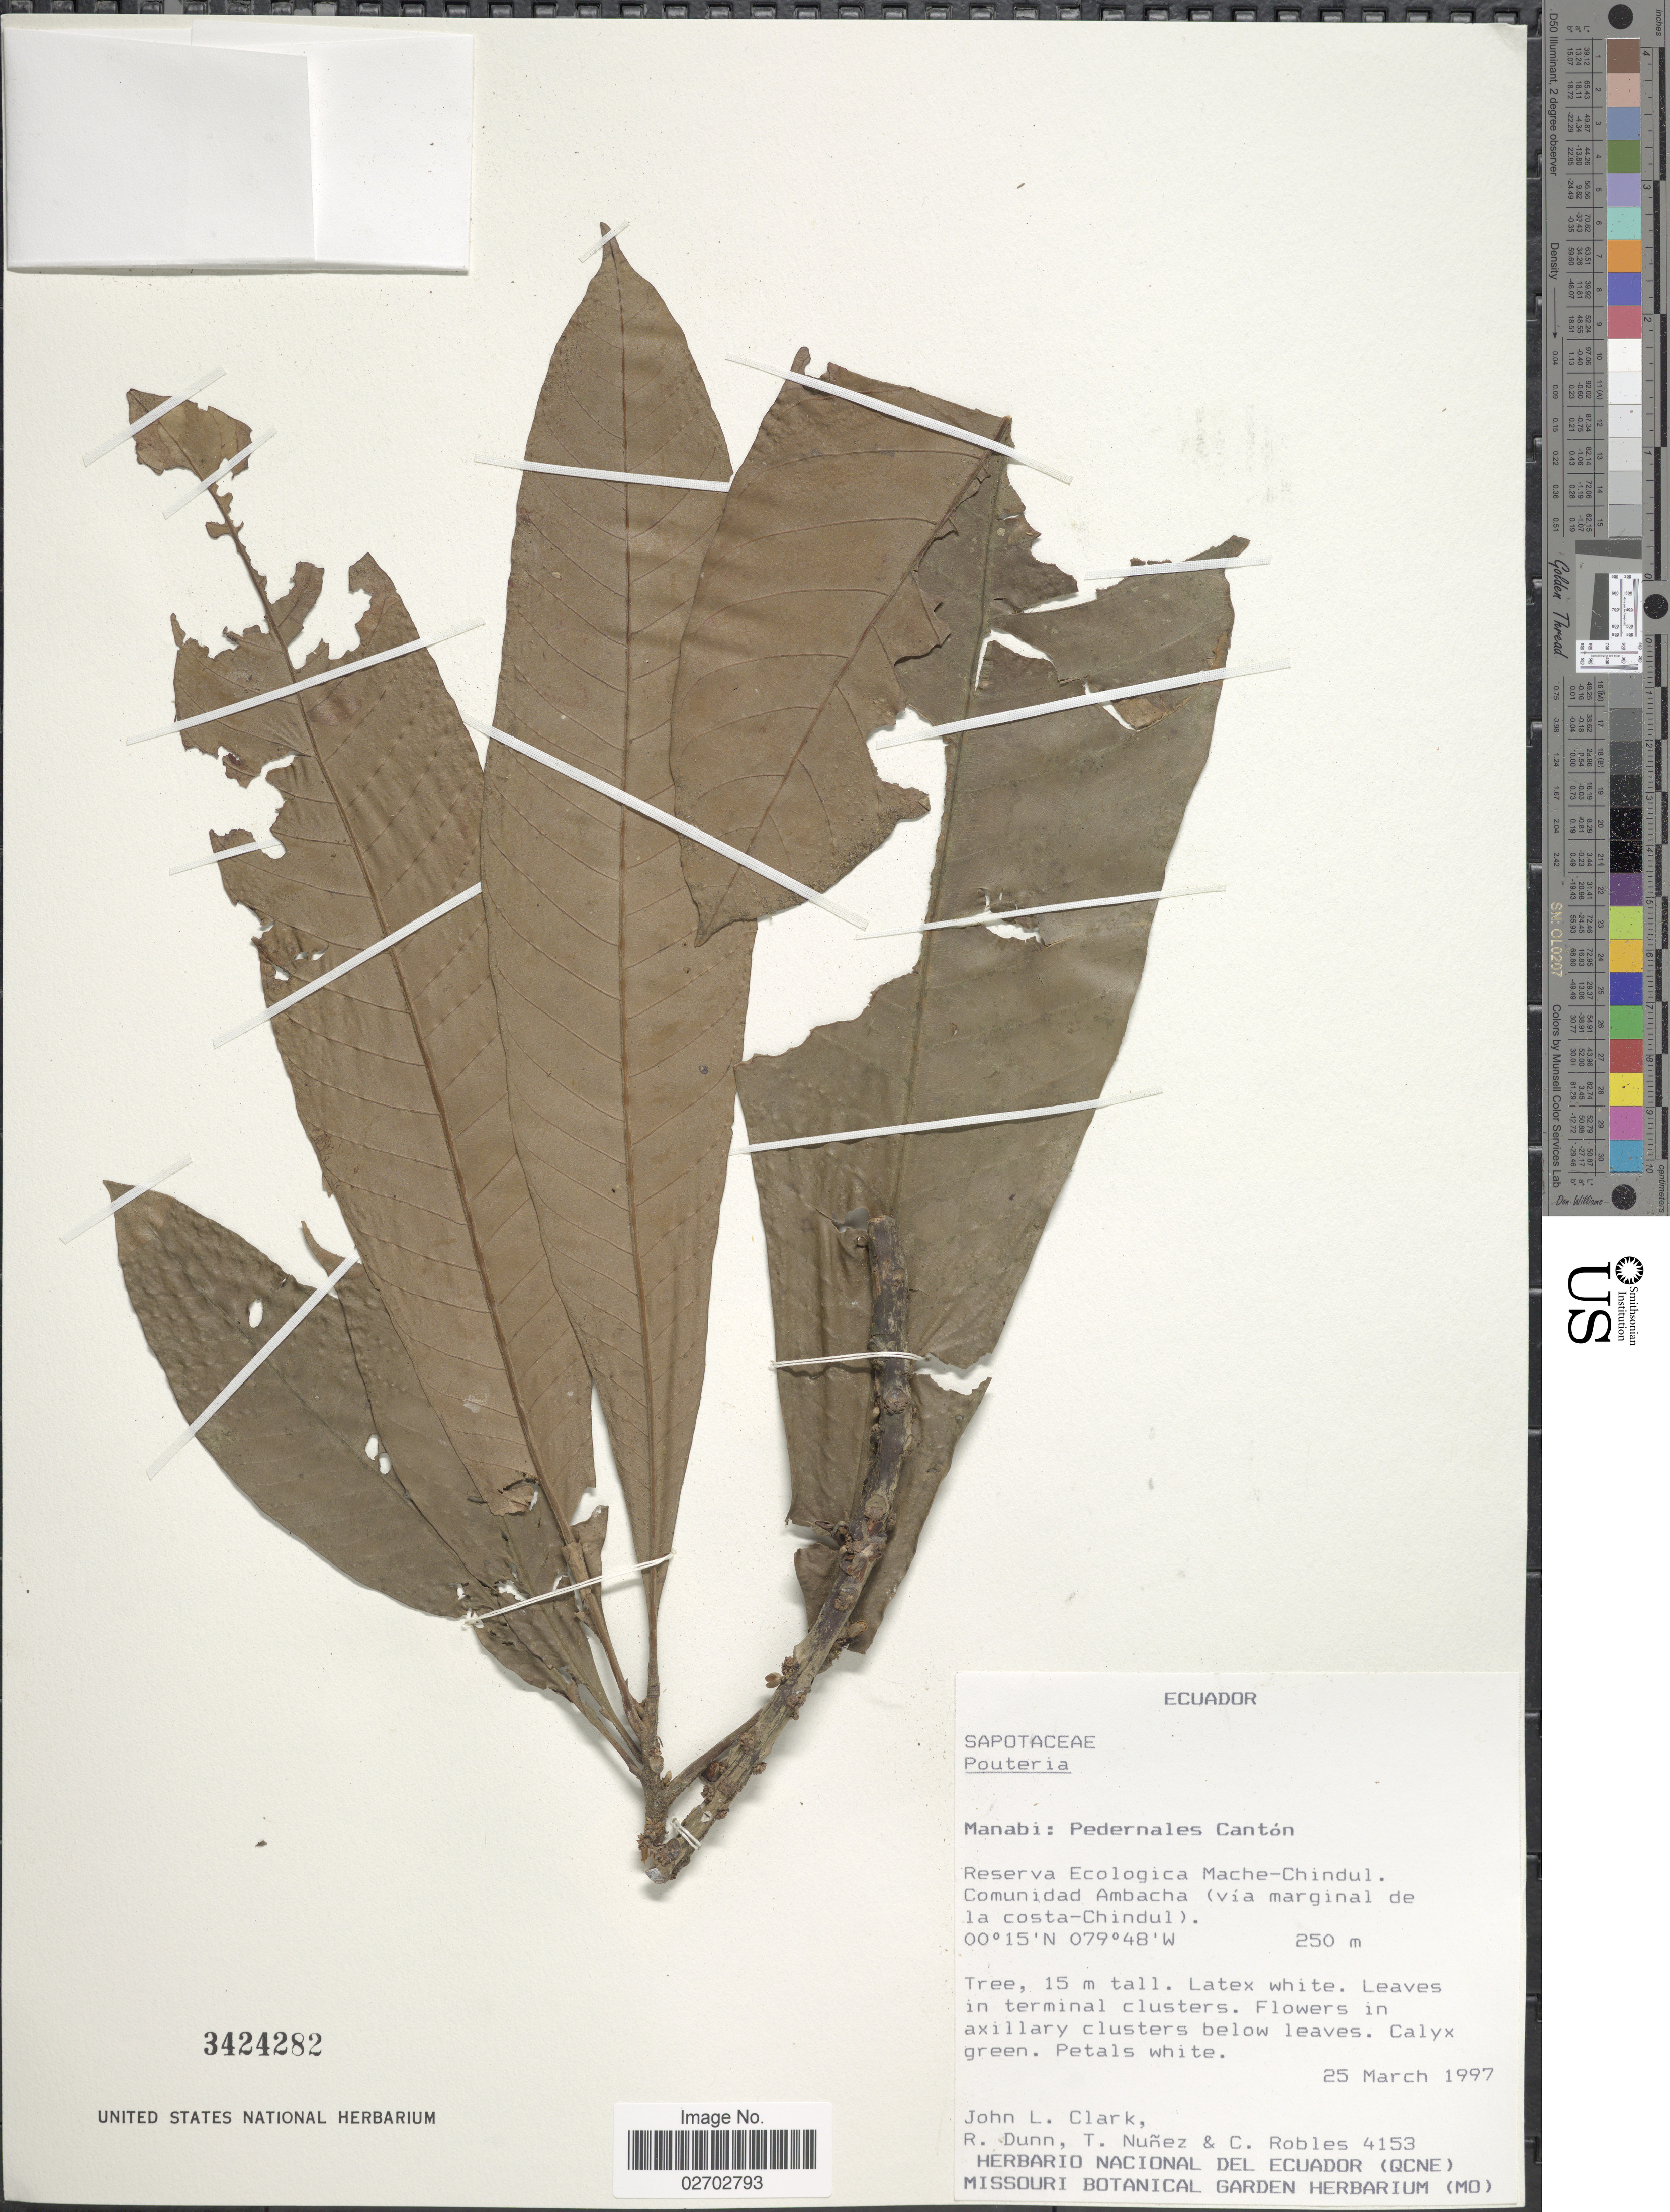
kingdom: Plantae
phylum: Tracheophyta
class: Magnoliopsida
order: Ericales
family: Sapotaceae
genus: Pouteria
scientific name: Pouteria sp.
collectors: J. L. Clark, R. Dunn, T. Núñez & C. Robles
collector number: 4153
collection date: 1997-03-25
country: Ecuador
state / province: Manabí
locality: Pedernales Canton. Reserva Ecologica Mache-Chindul. Comunidad Ambacha (via marginal de la costa-Chindul)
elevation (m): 250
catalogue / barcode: US 3424282